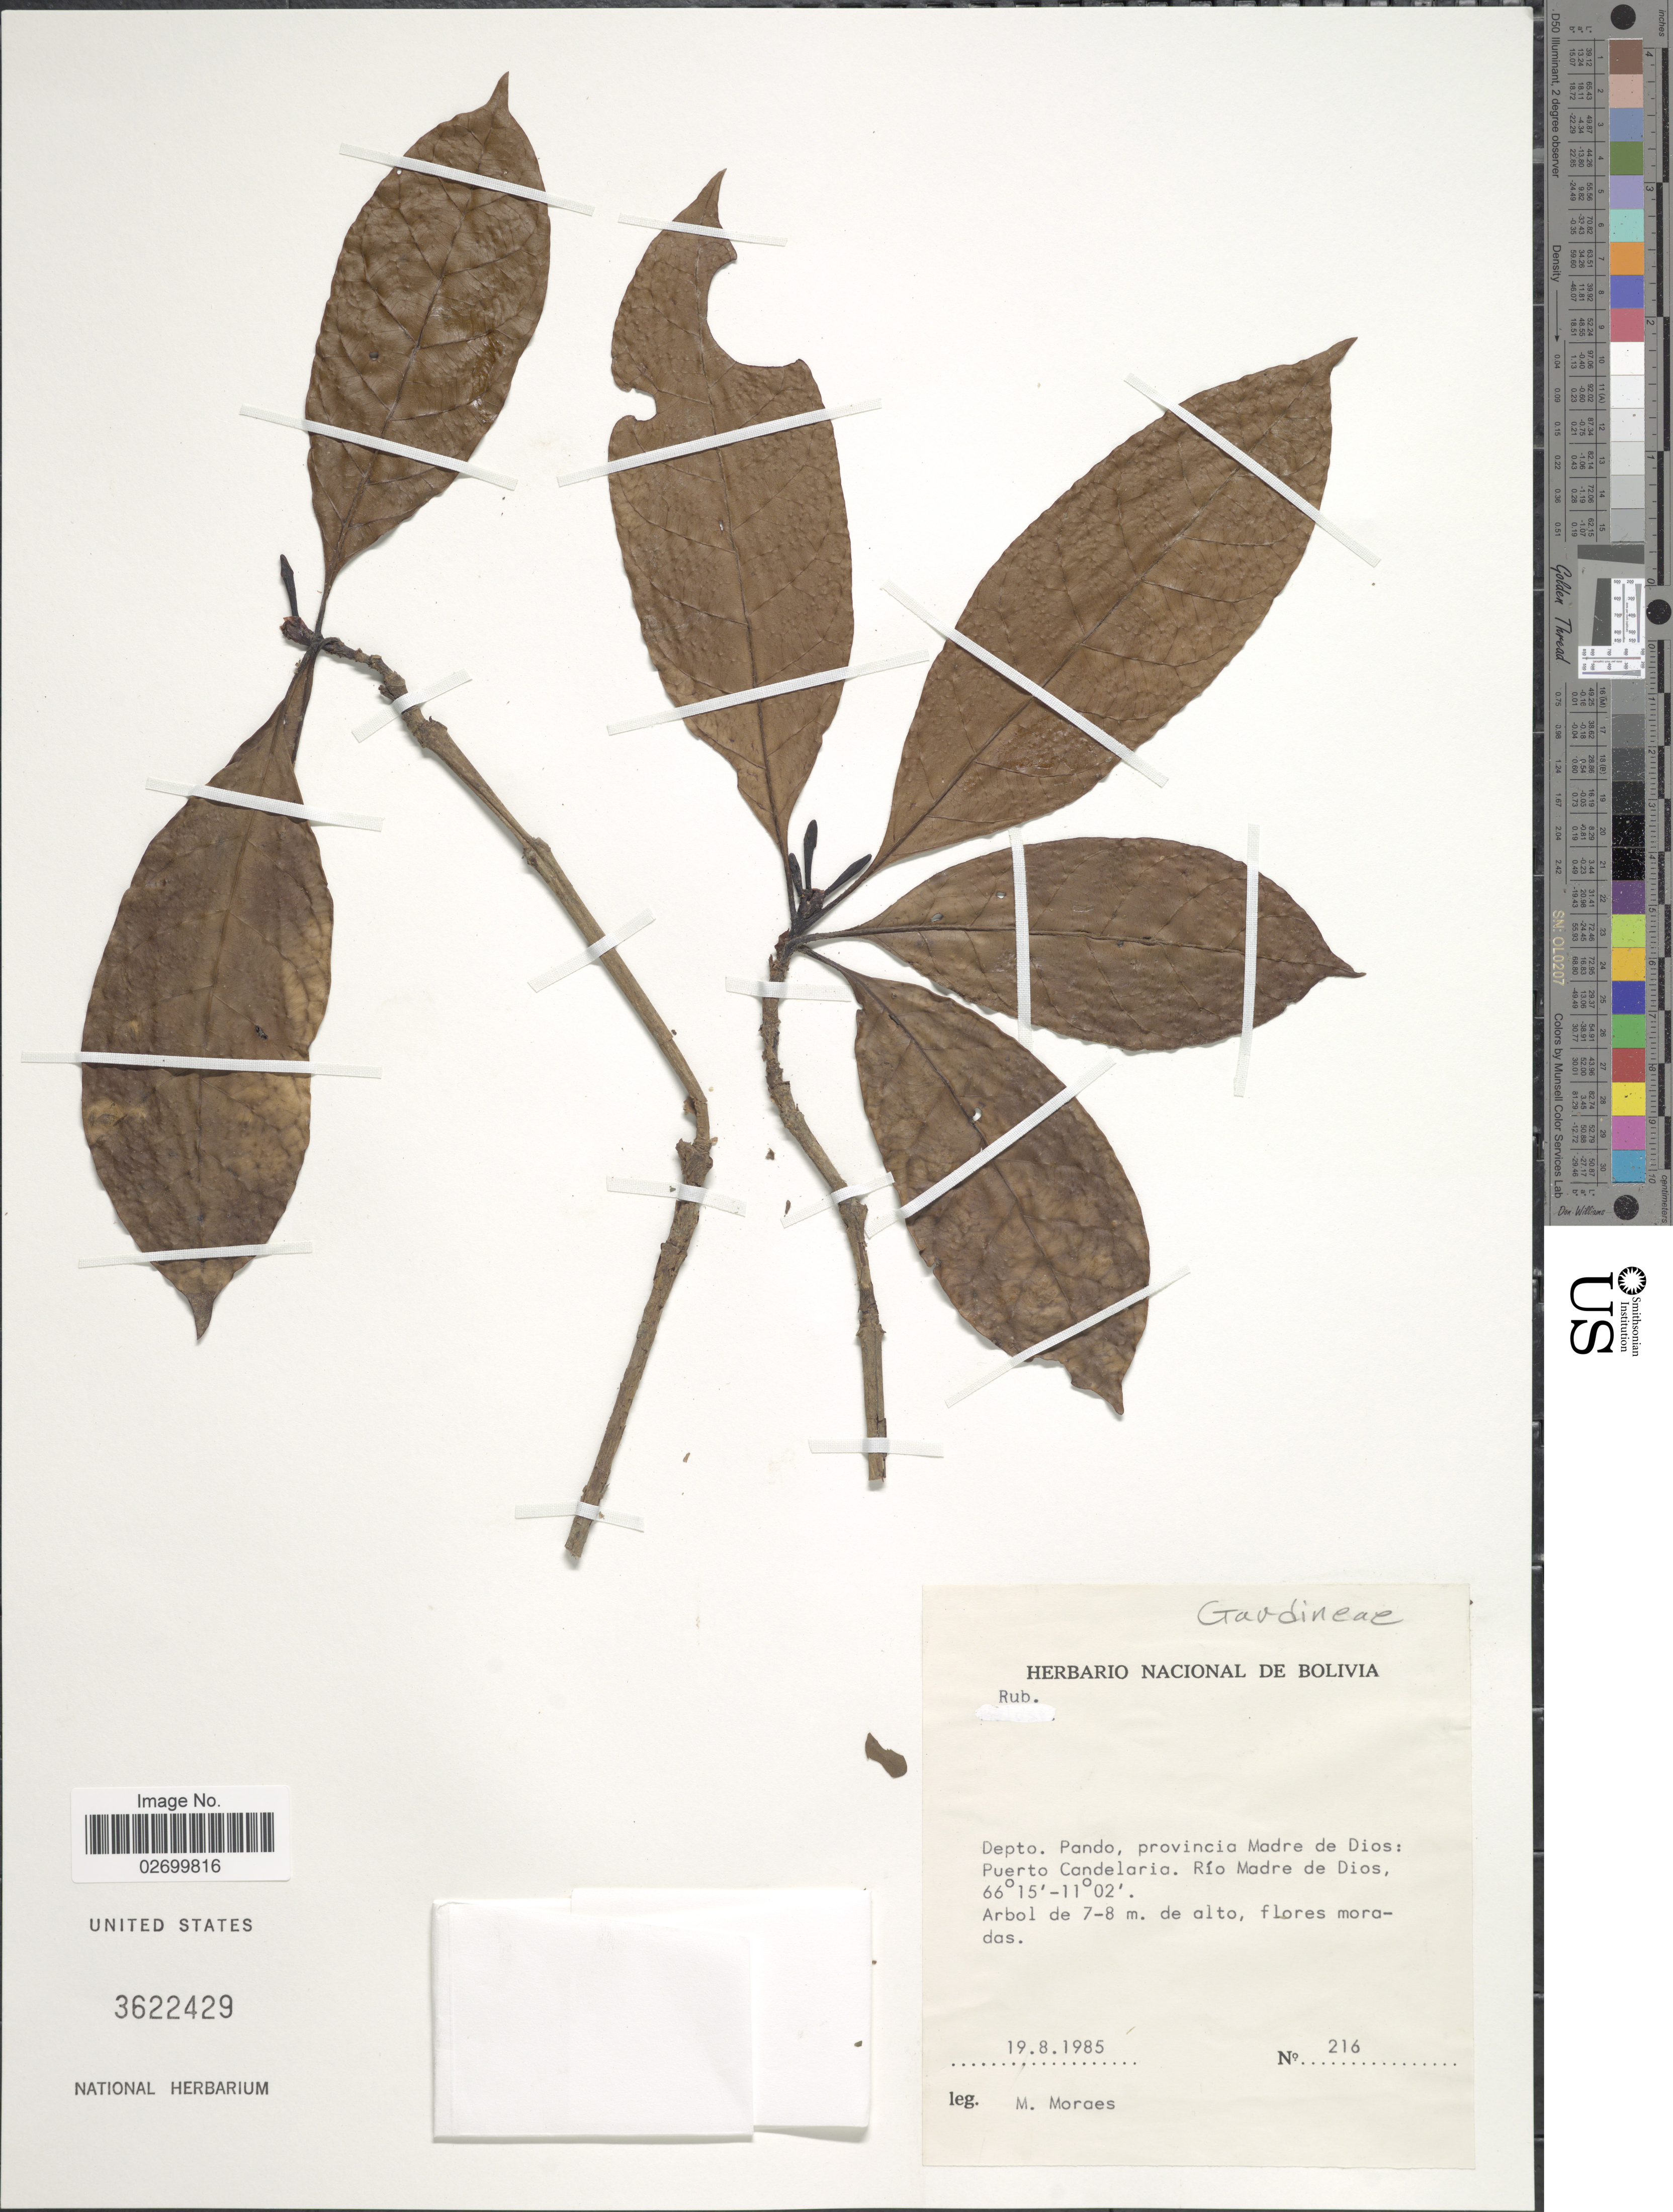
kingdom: Plantae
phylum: Tracheophyta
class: Magnoliopsida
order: Gentianales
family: Rubiaceae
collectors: M. Moraes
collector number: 216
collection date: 1985-08-19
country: Bolivia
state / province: Pando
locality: Depto. Pando, provincia Madre de Dios: Puerto Candelaria. Rio Madre de Dios.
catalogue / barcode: US 3622429